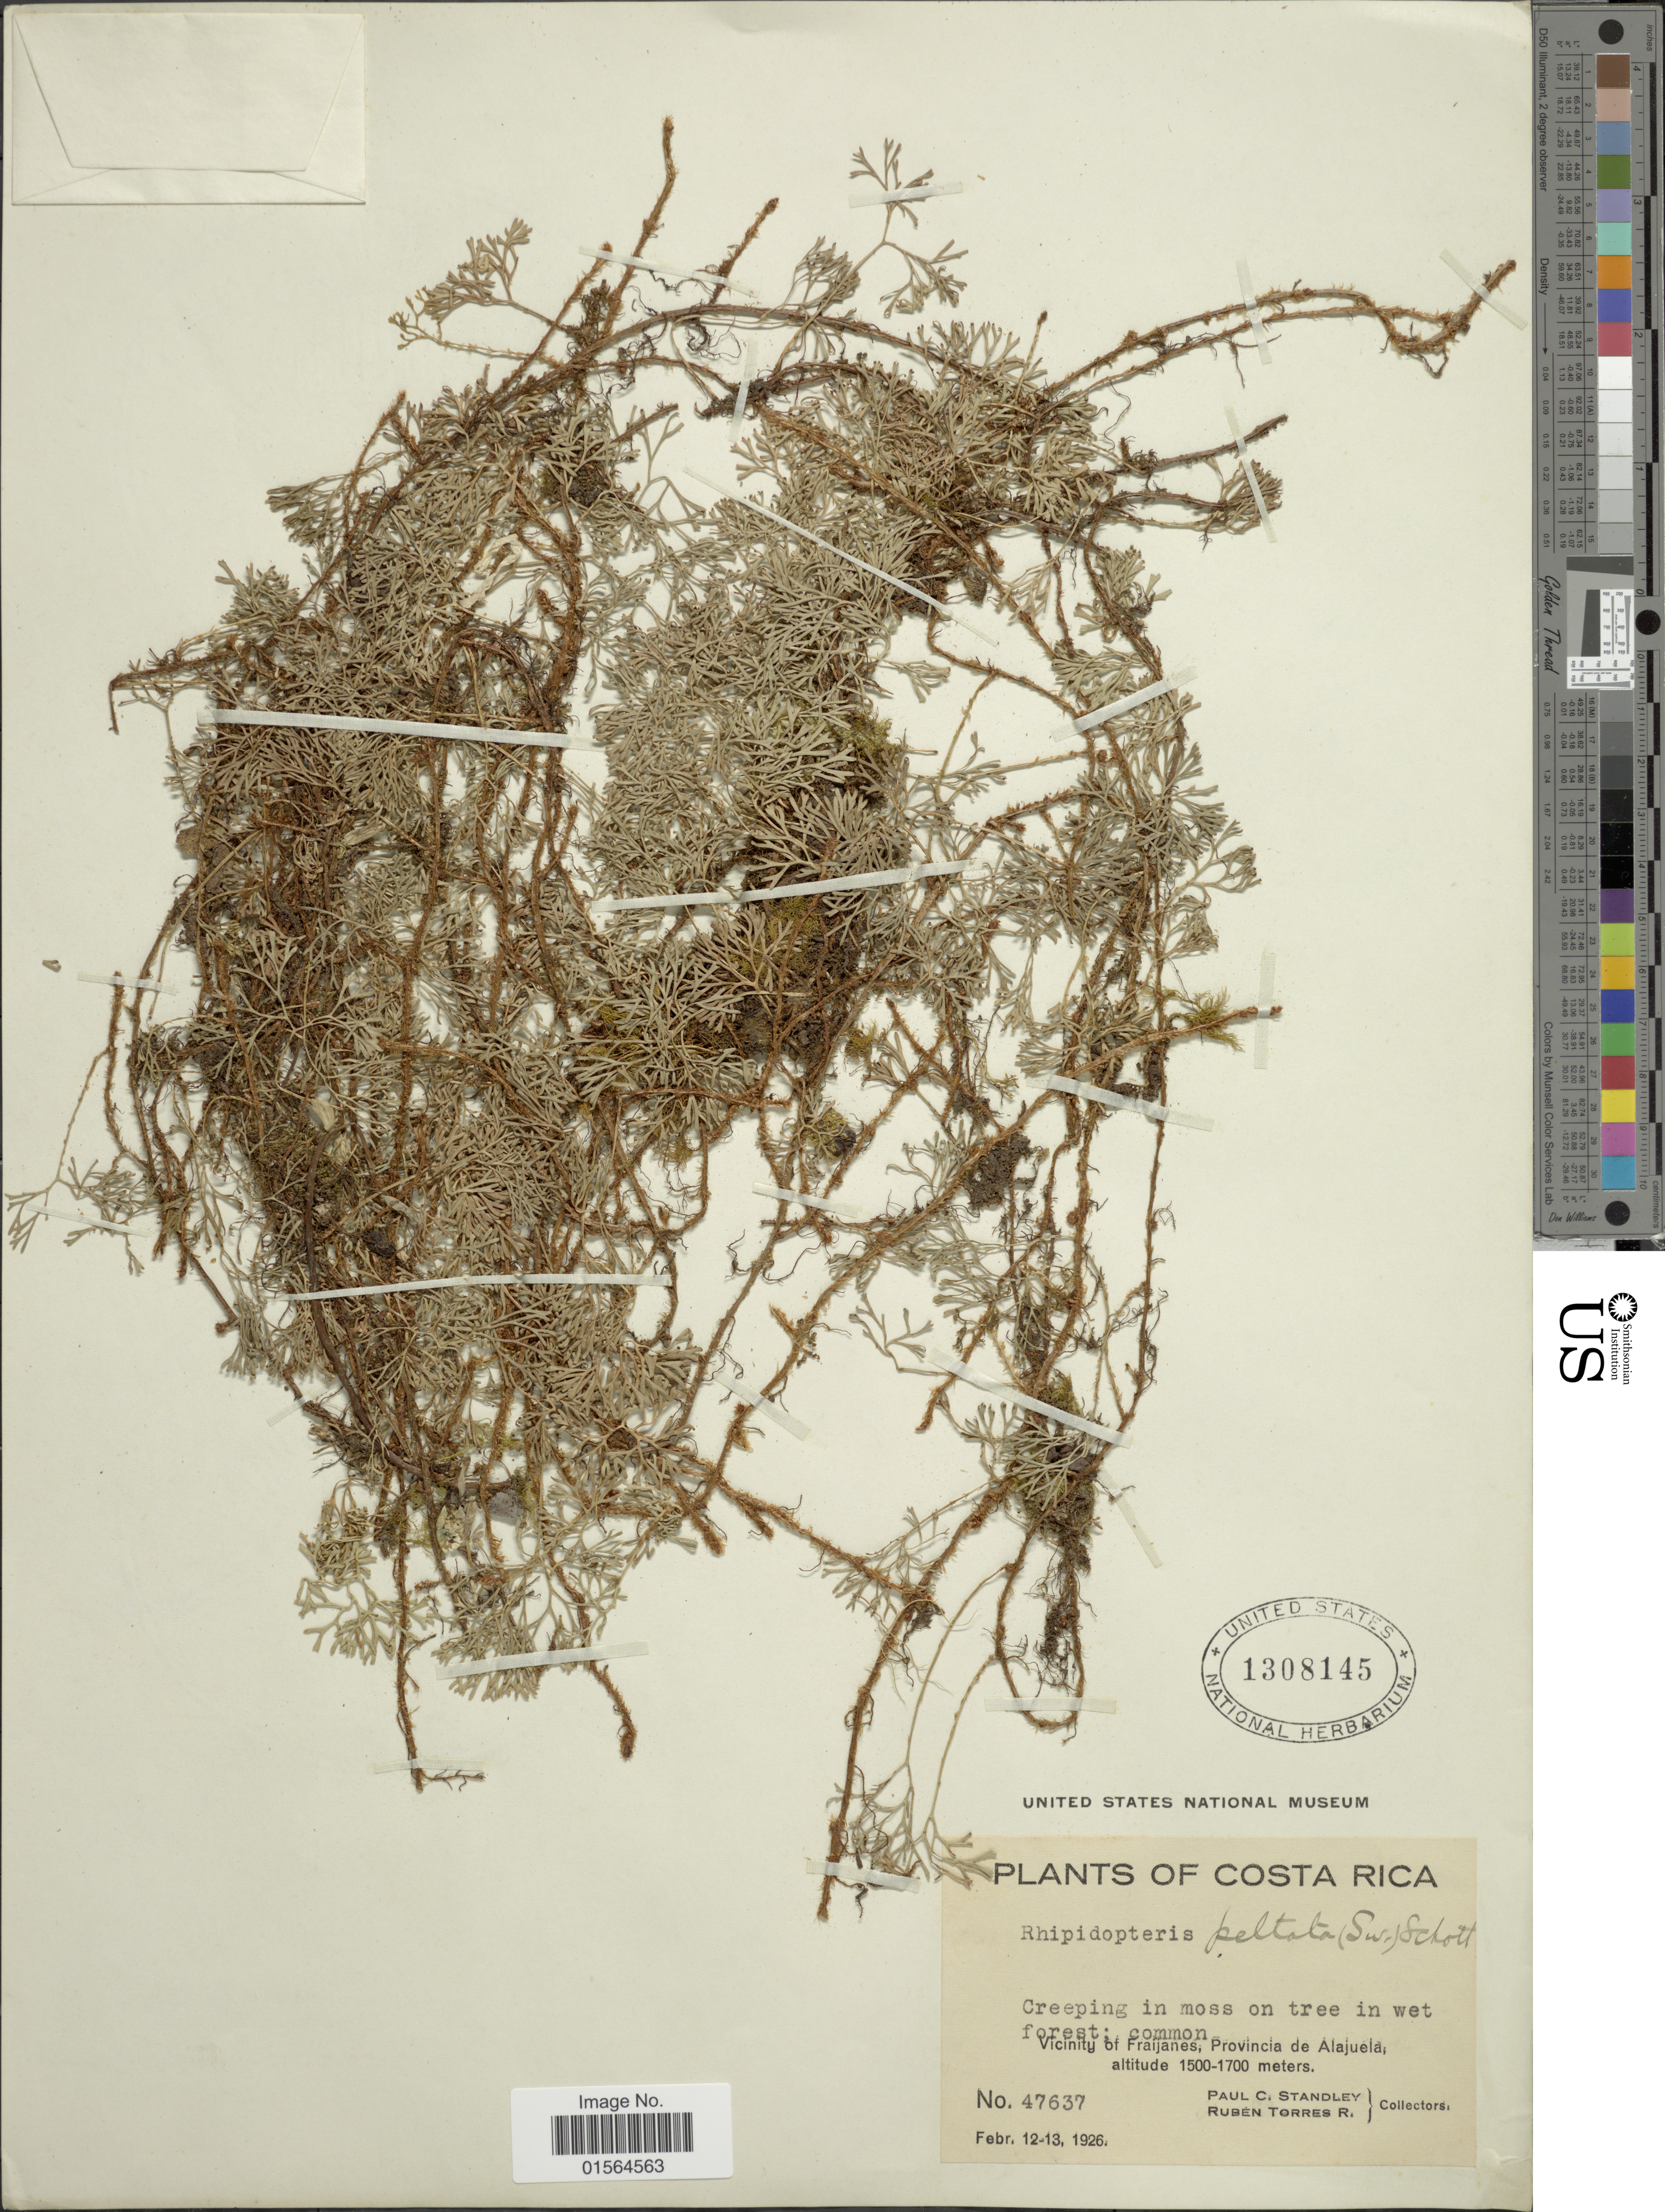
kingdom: Plantae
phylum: Tracheophyta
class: Polypodiopsida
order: Polypodiales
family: Dryopteridaceae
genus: Elaphoglossum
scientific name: Elaphoglossum peltatum f. foeniculaceum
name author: (Hook. & Grev.) Mickel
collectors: P. C. Standley & R. Torres Rojas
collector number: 47637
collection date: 1926-02-12/1926-02-13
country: Costa Rica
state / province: Alajuela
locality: Vicinity of Fraijanes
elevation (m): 1500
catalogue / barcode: US 1308145